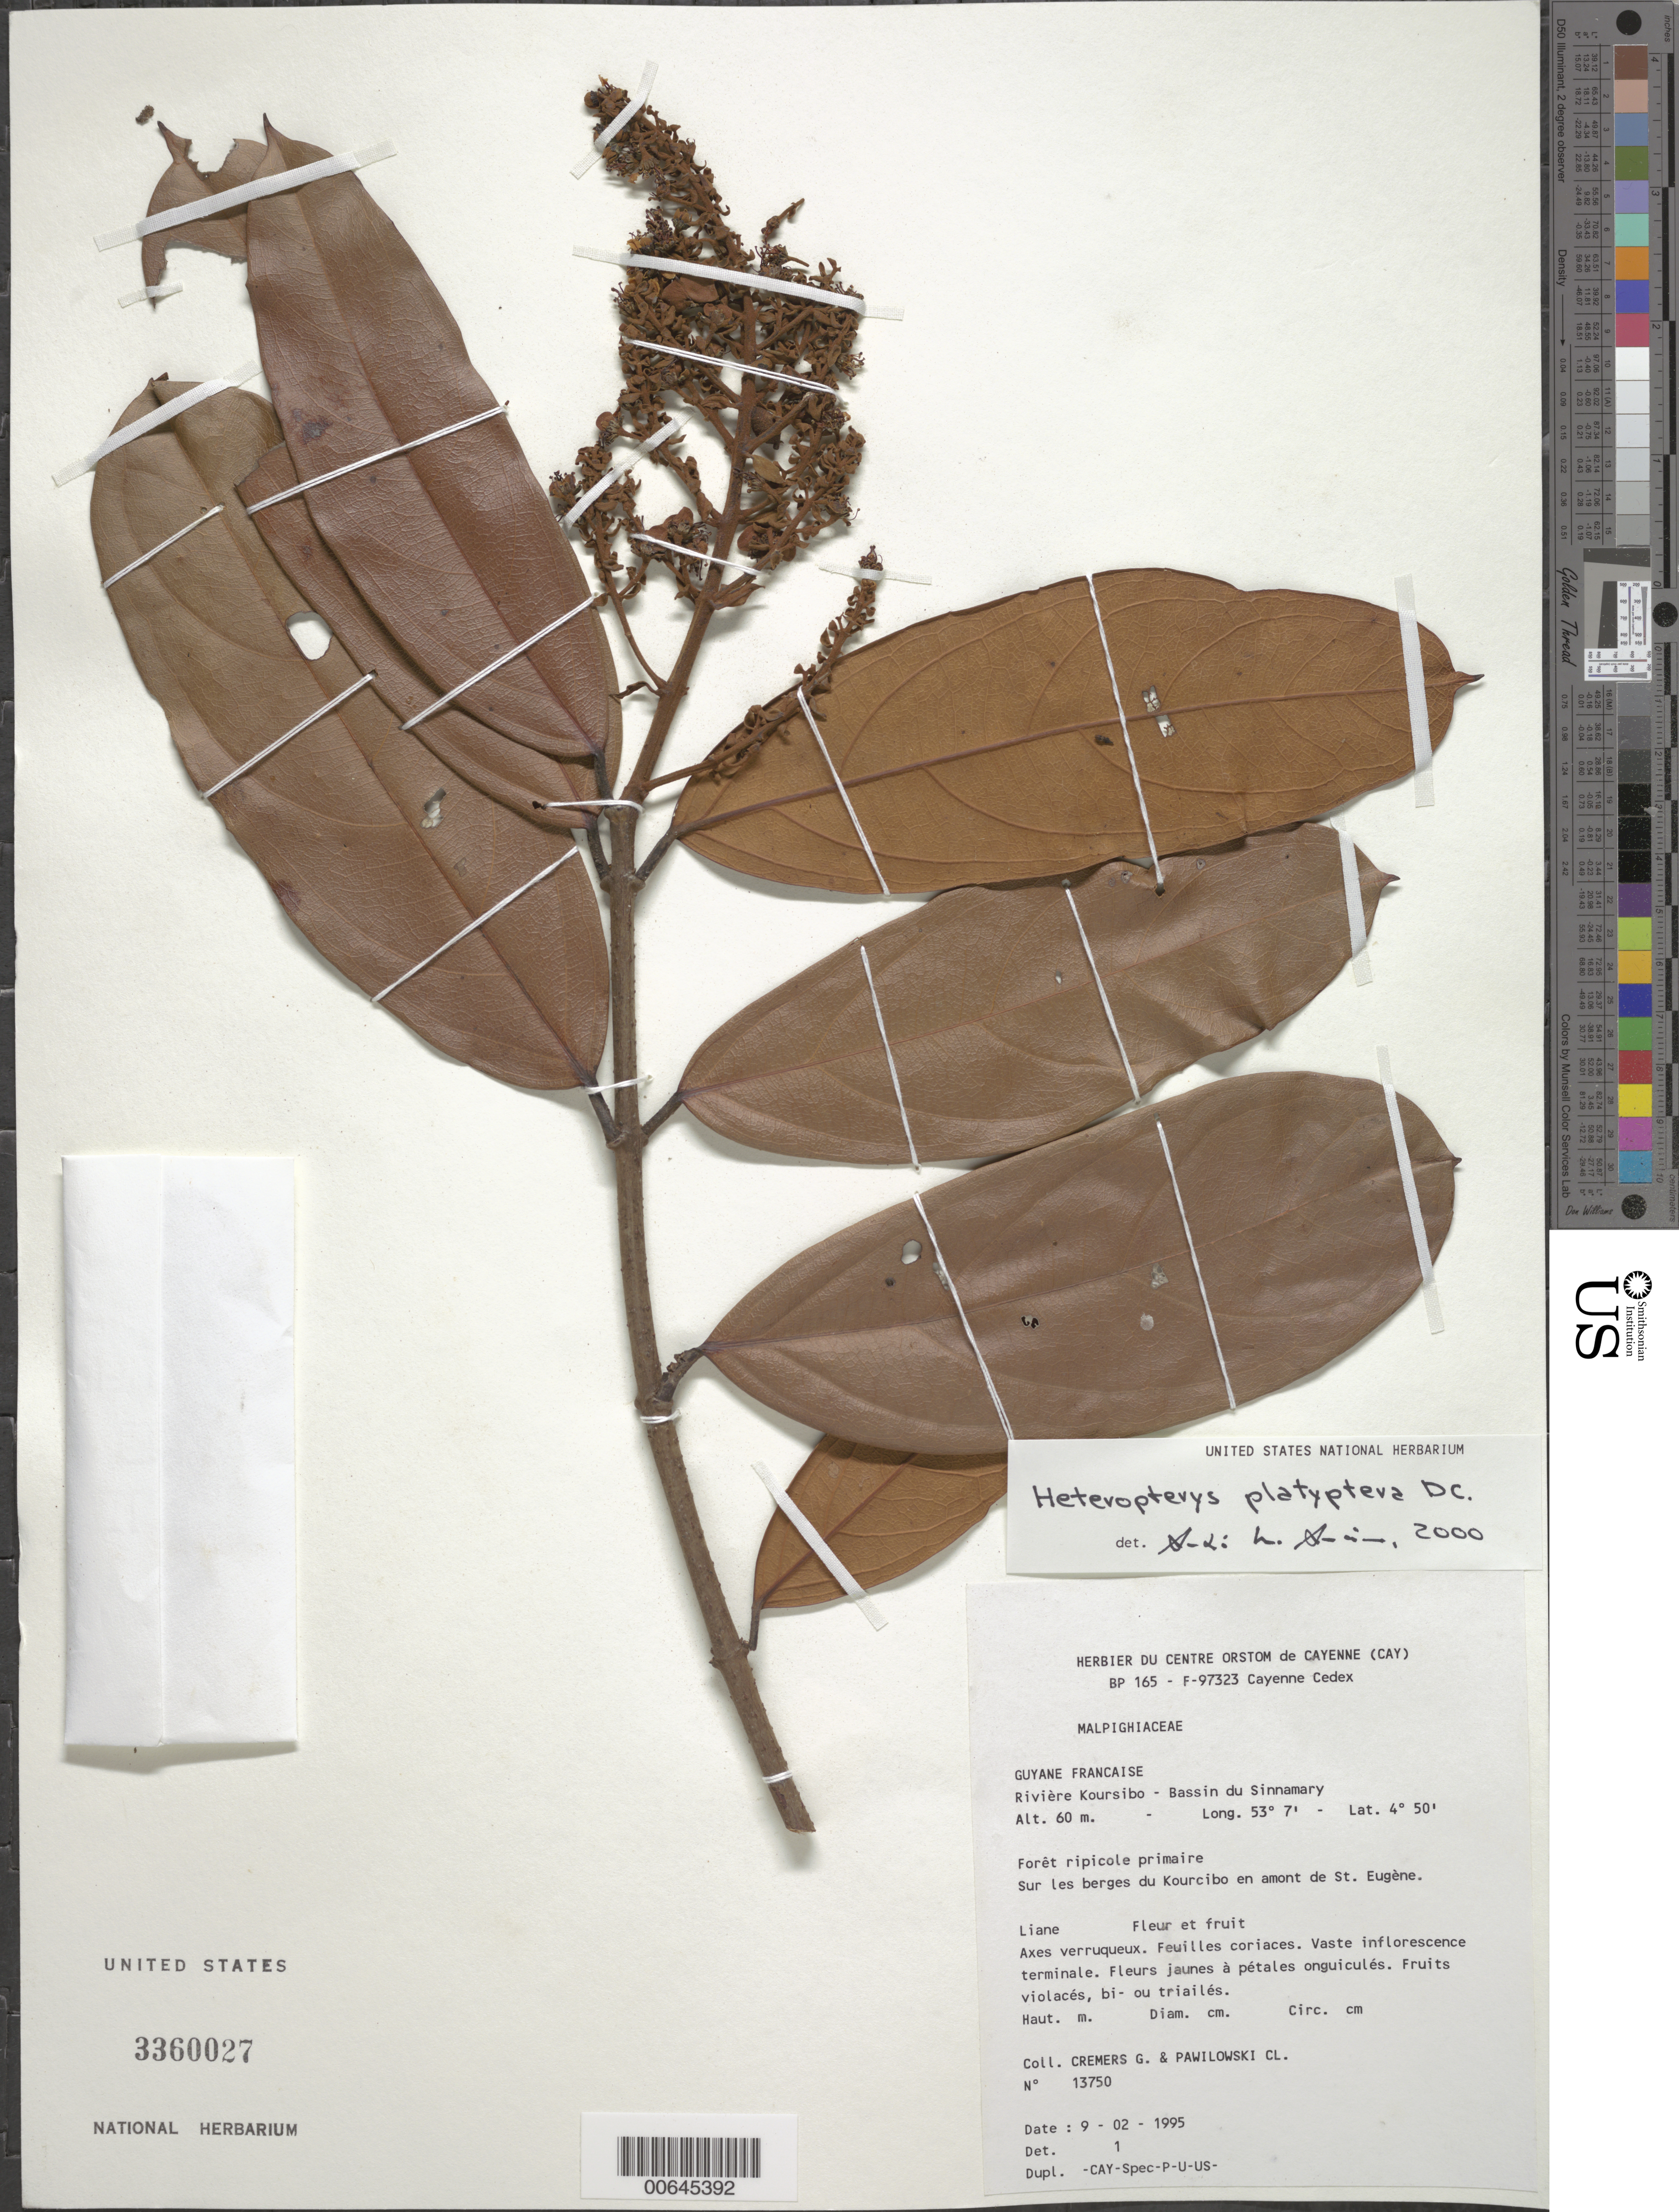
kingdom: Plantae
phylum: Tracheophyta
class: Magnoliopsida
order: Malpighiales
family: Malpighiaceae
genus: Heteropterys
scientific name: Heteropterys platyptera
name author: DC.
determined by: Amorim, A. M.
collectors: G. Cremers & C. Pawilowski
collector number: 13750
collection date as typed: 9-Feb-95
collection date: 1995-02-09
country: French Guiana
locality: Rivière Koursibo, Bassin du Sinnamary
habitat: Riparian forest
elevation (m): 60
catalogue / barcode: US 3360027